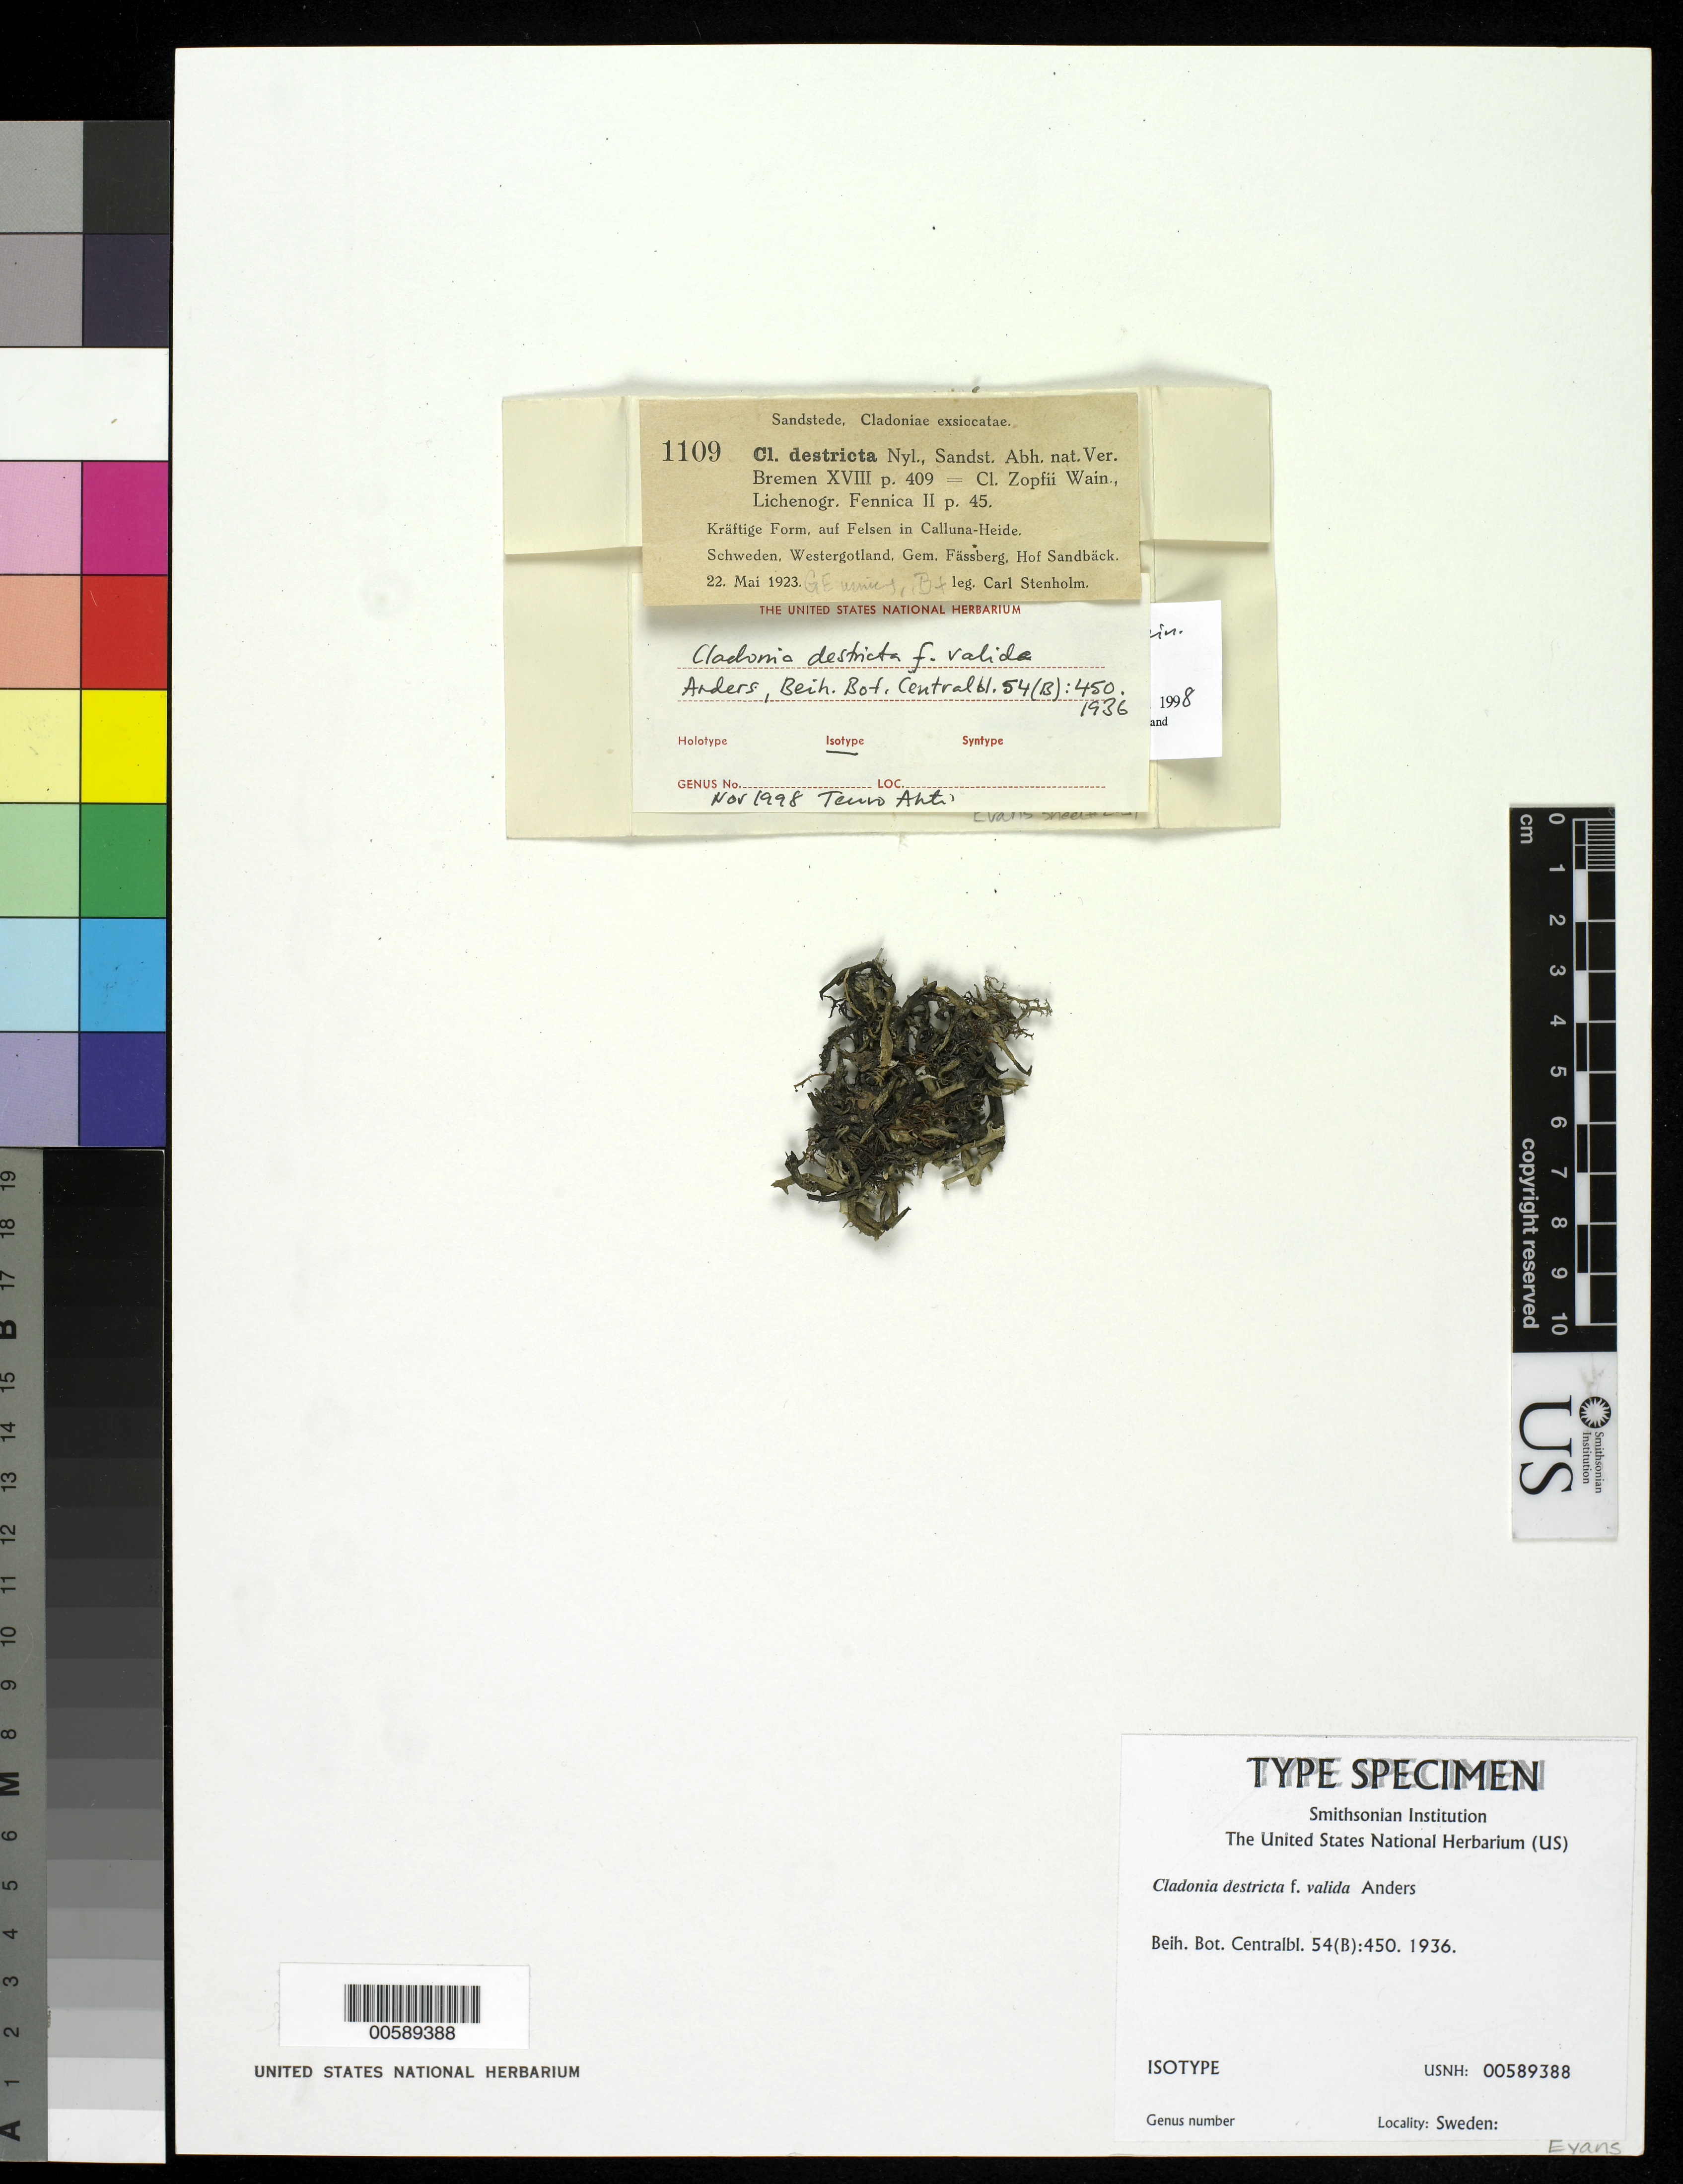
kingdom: Fungi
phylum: Ascomycota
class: Lecanoromycetes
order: Lecanorales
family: Cladoniaceae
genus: Cladonia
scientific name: Cladonia destricta f. valida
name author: Anders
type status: Isotype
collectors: C. Stenholm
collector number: Sandst., Clad. Exs. 1109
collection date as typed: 22 May 1923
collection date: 1923-05-22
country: Sweden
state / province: Västra Götaland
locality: Westergotland, Gem. Fassberg, Hof Sandback.